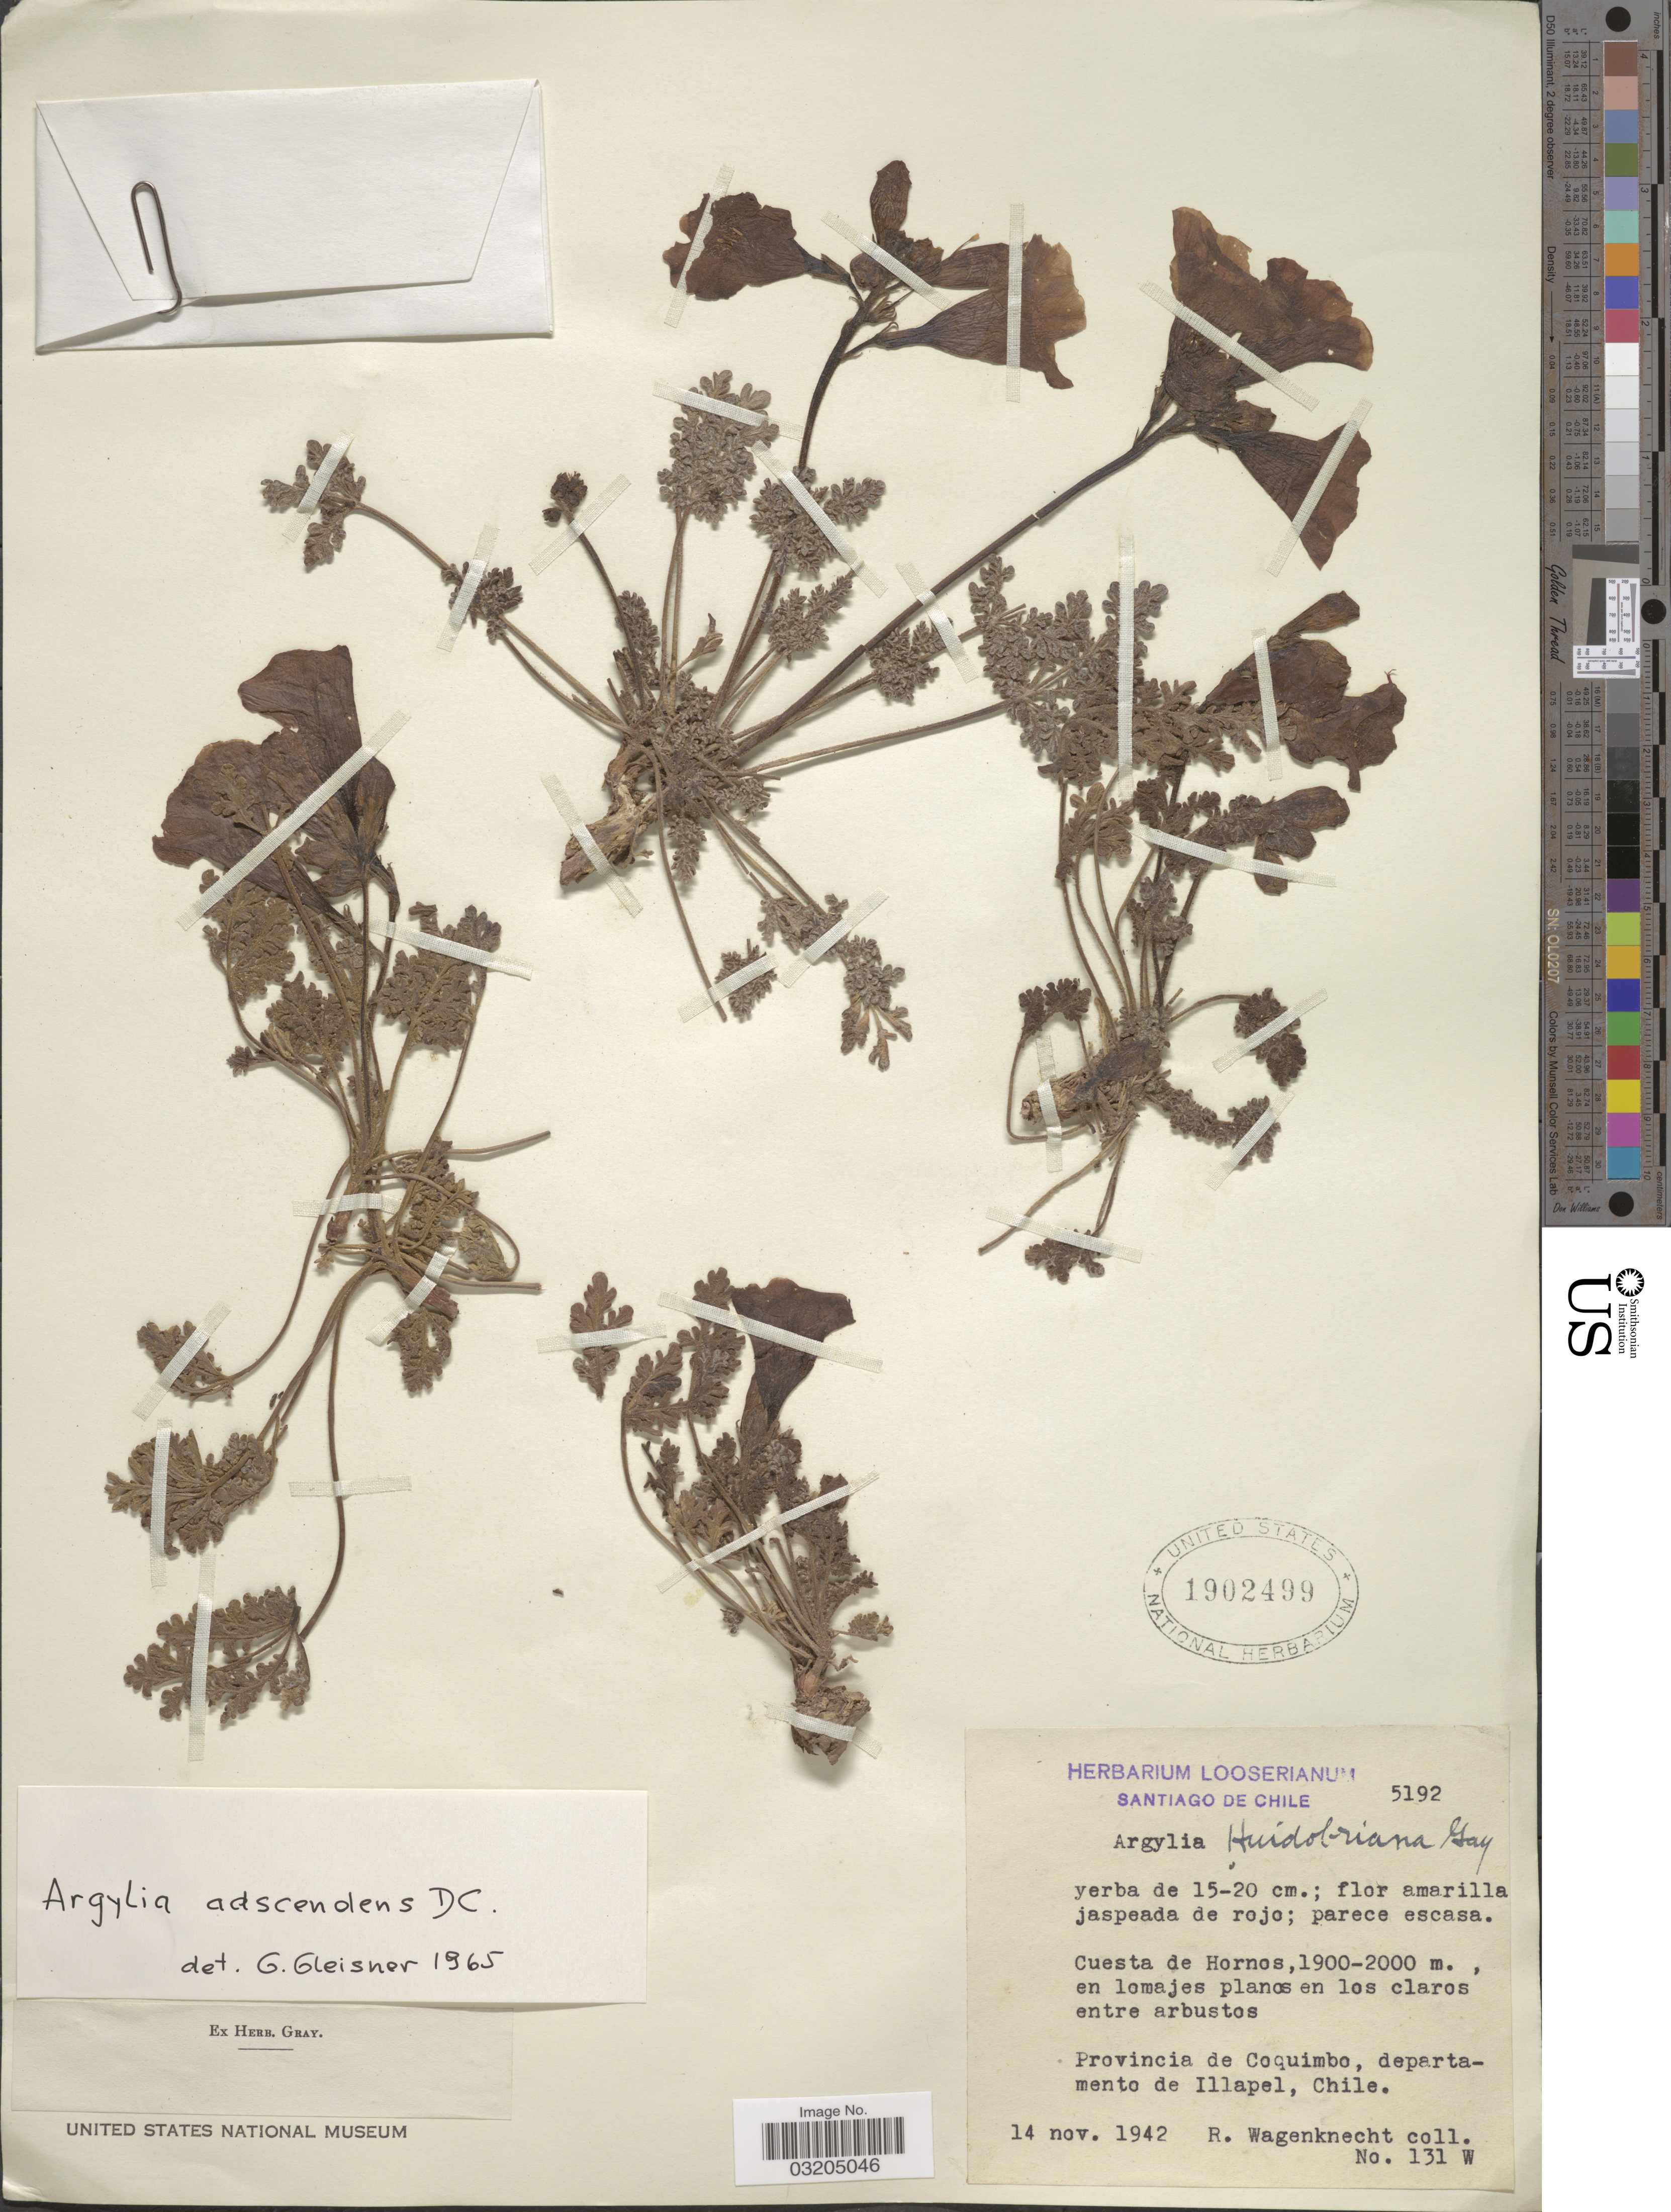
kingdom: Plantae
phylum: Tracheophyta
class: Magnoliopsida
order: Lamiales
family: Bignoniaceae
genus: Argylia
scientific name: Argylia adscendens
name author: A. DC.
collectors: R. Wagenknecht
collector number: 131 W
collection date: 1942-11-14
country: Chile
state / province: Coquimbo (IV)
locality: Cuesta de Hornos. Departamento de Illapel.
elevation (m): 1900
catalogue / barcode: US 1902499